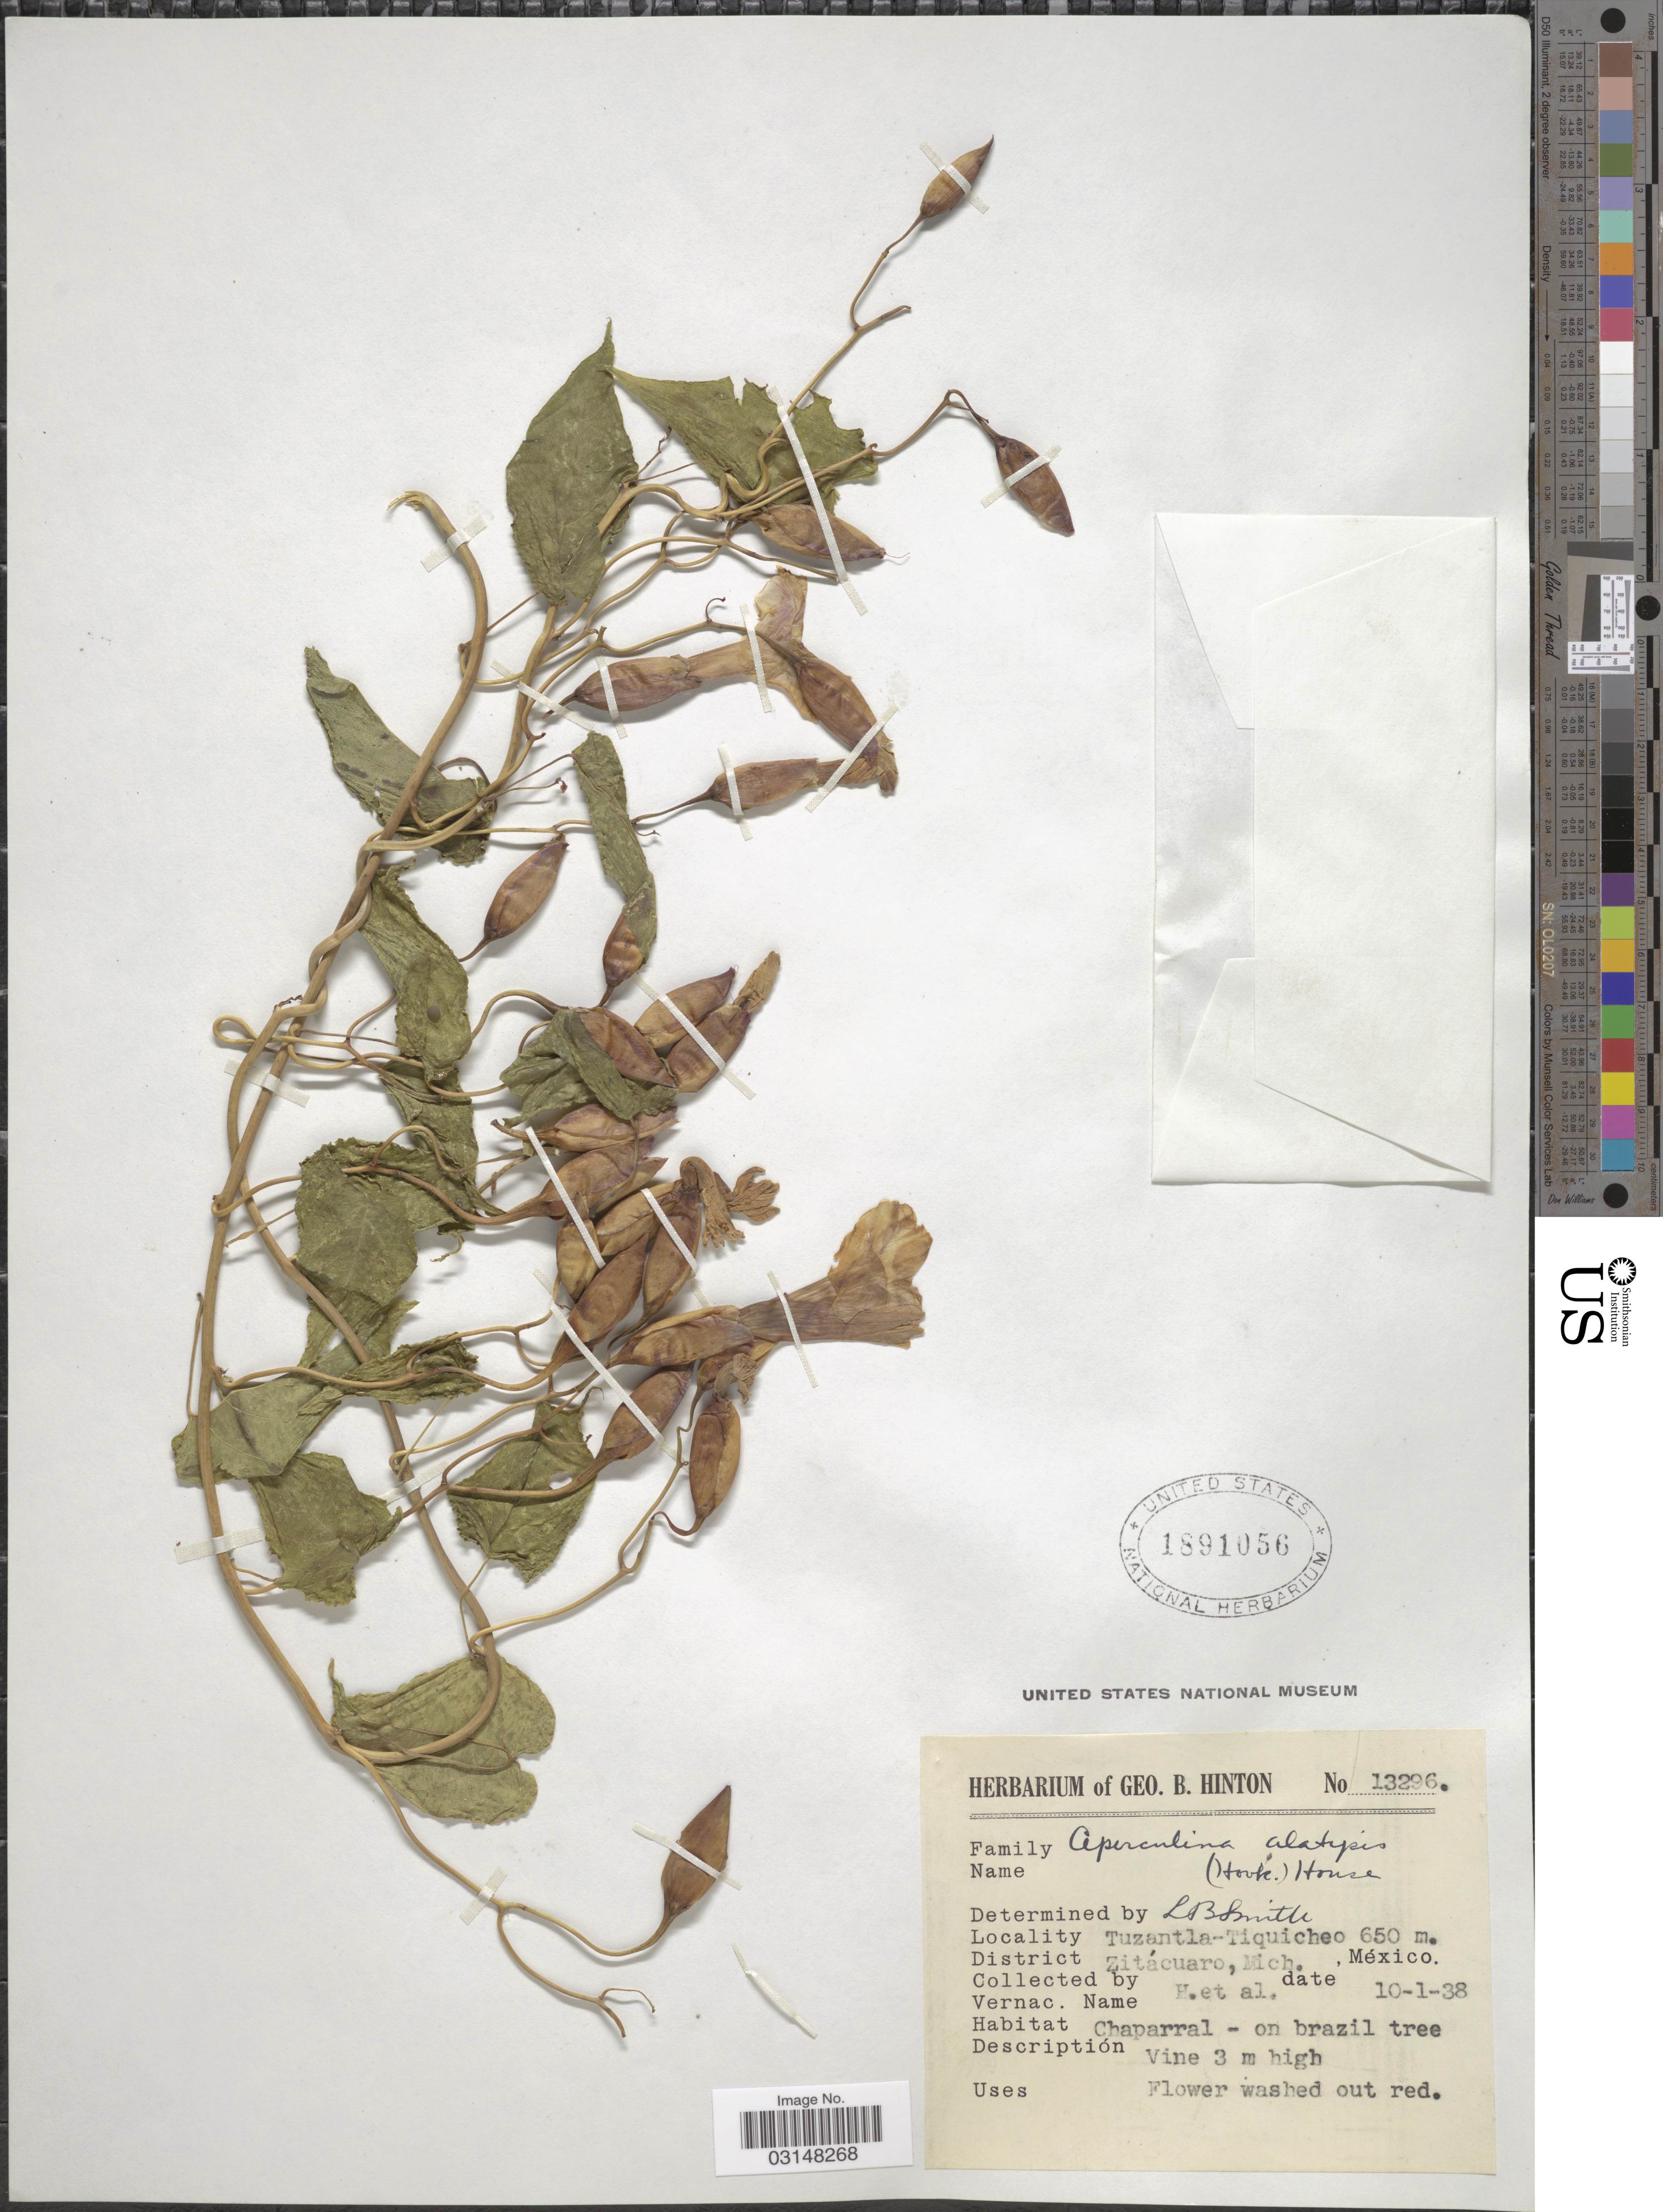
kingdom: Plantae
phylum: Tracheophyta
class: Magnoliopsida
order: Solanales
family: Convolvulaceae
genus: Operculina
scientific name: Operculina pteripes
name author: (G. Don) O'Donell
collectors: G. B. Hinton & et al.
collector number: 13296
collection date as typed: Transcribed d/m/y: 10/1/38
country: Mexico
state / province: Michoacán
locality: Tuzantla-Tiquicheo. District Zitácuaro.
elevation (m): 650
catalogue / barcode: US 1891056